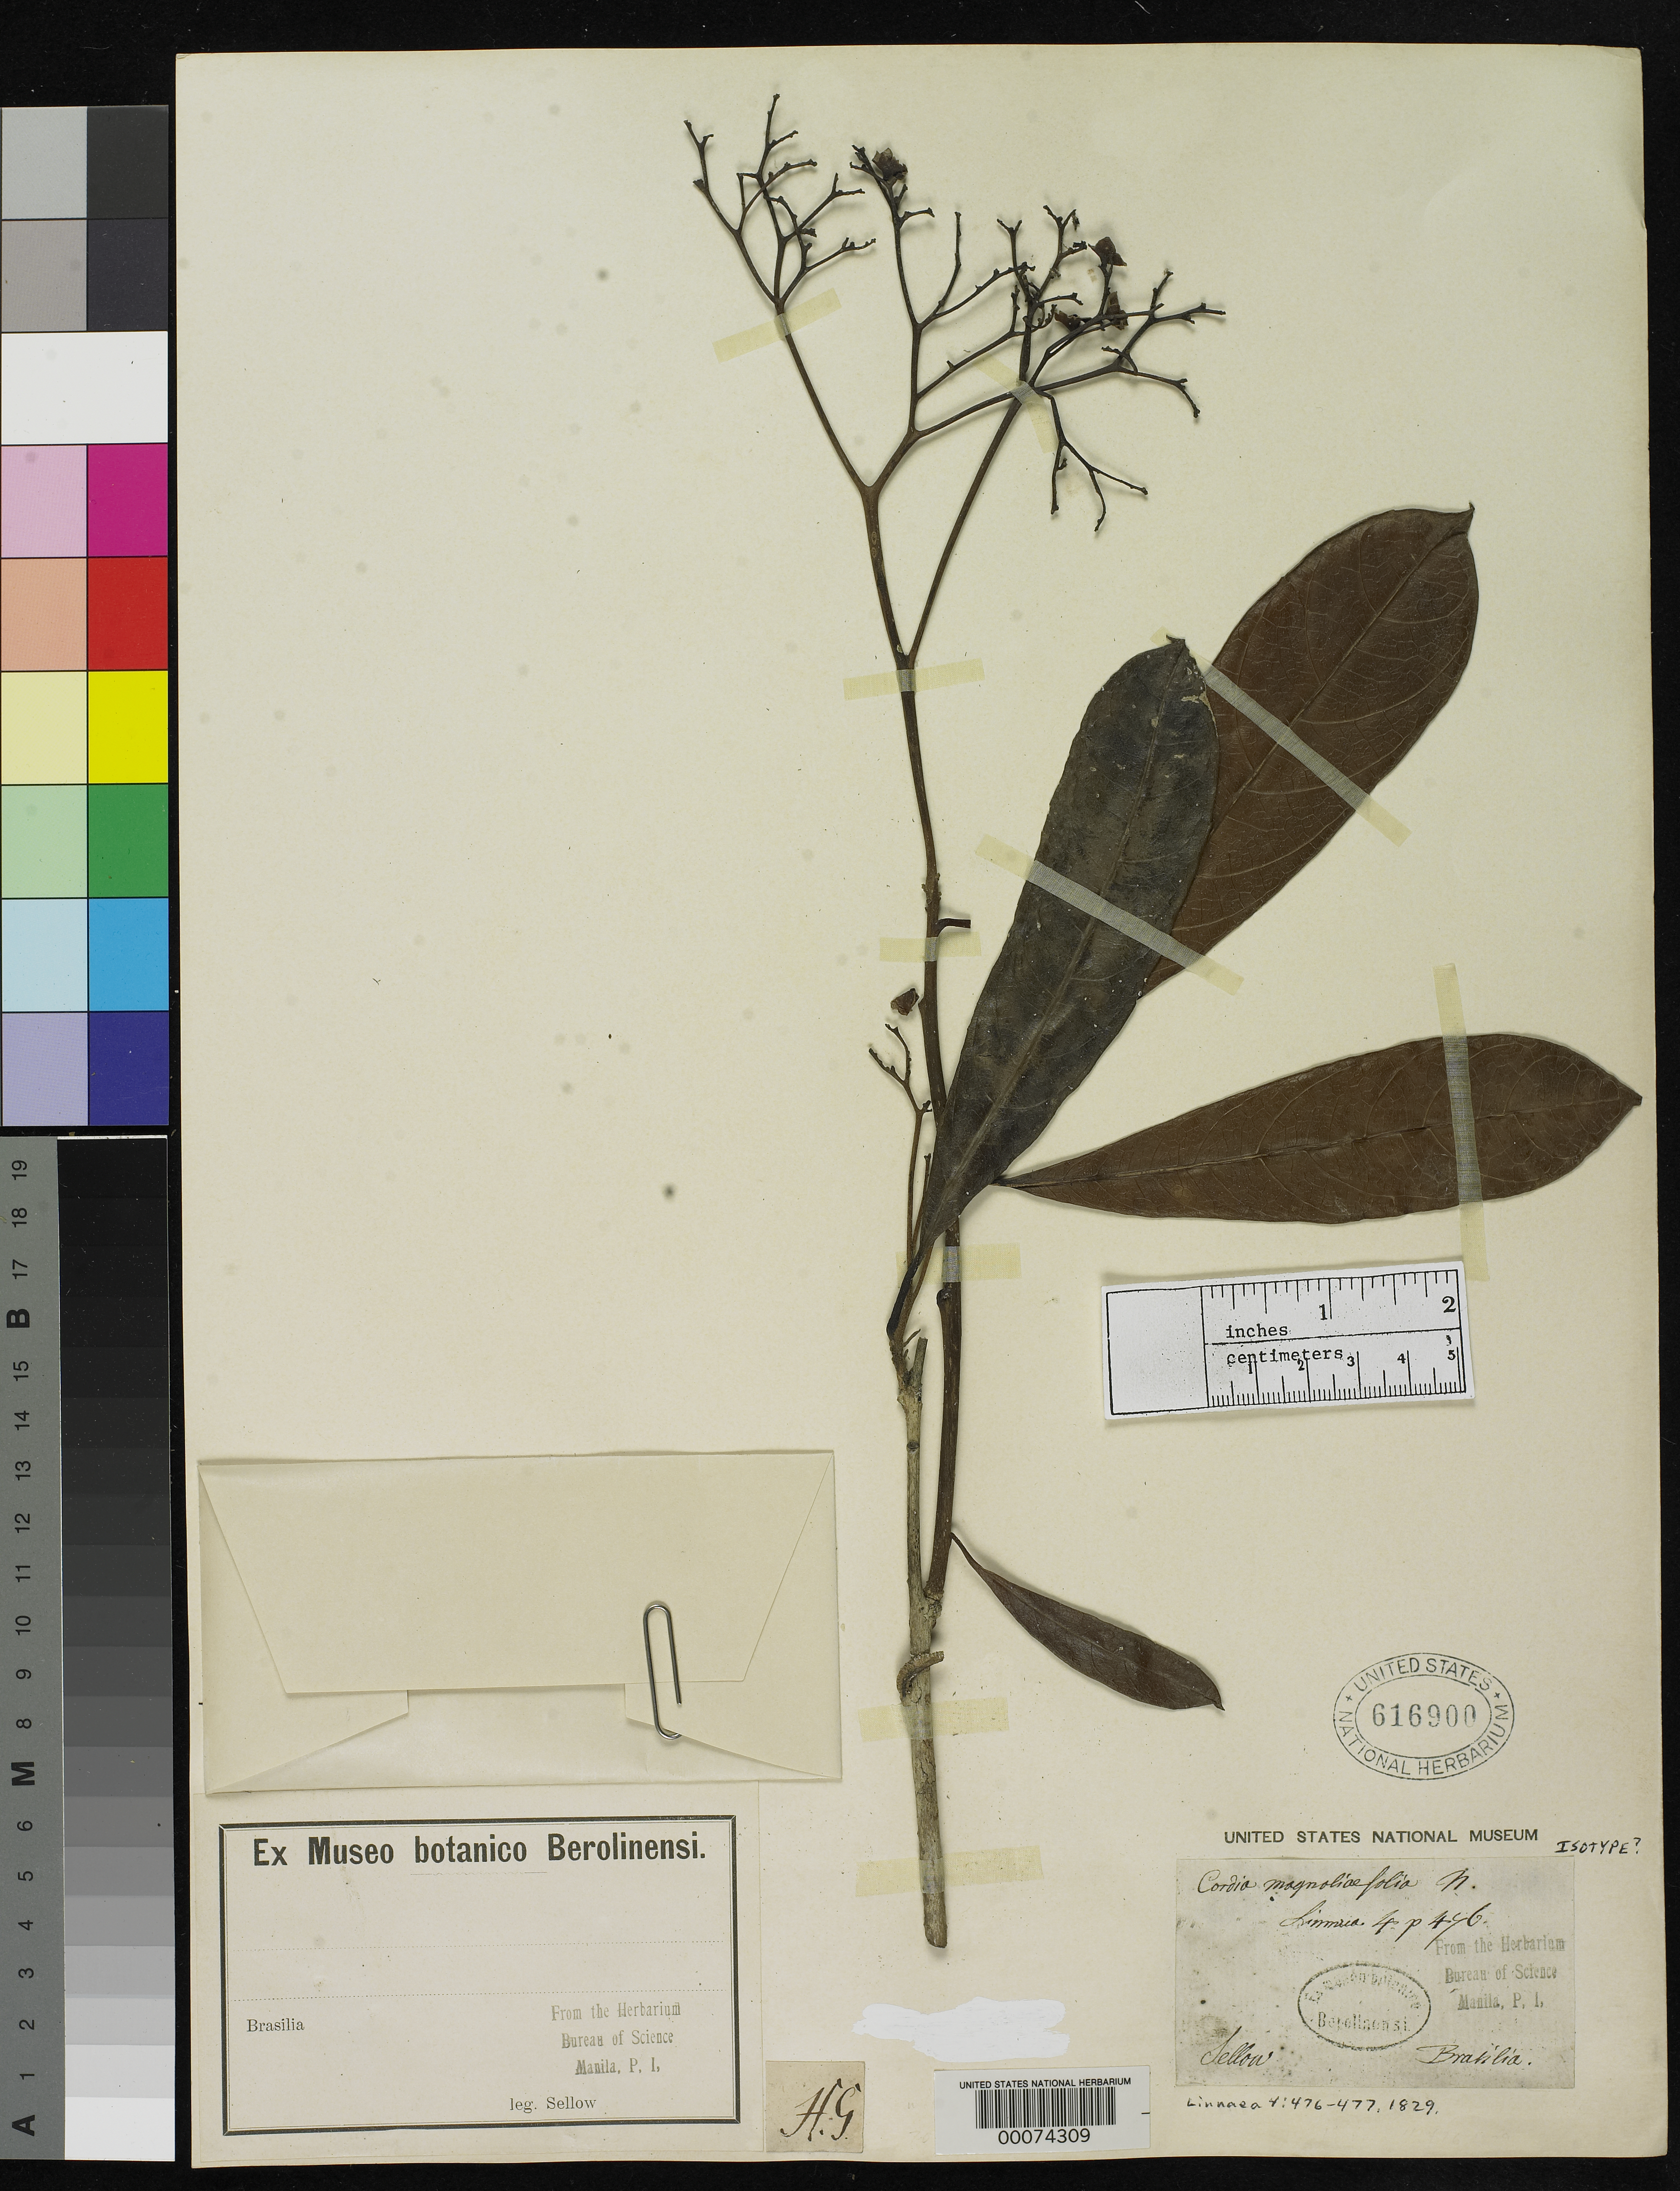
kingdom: Plantae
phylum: Tracheophyta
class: Magnoliopsida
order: Boraginales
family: Cordiaceae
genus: Cordia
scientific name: Cordia magnoliaefolia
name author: Cham.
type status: Isotype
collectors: F. Sellow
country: Brazil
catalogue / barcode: US 616900